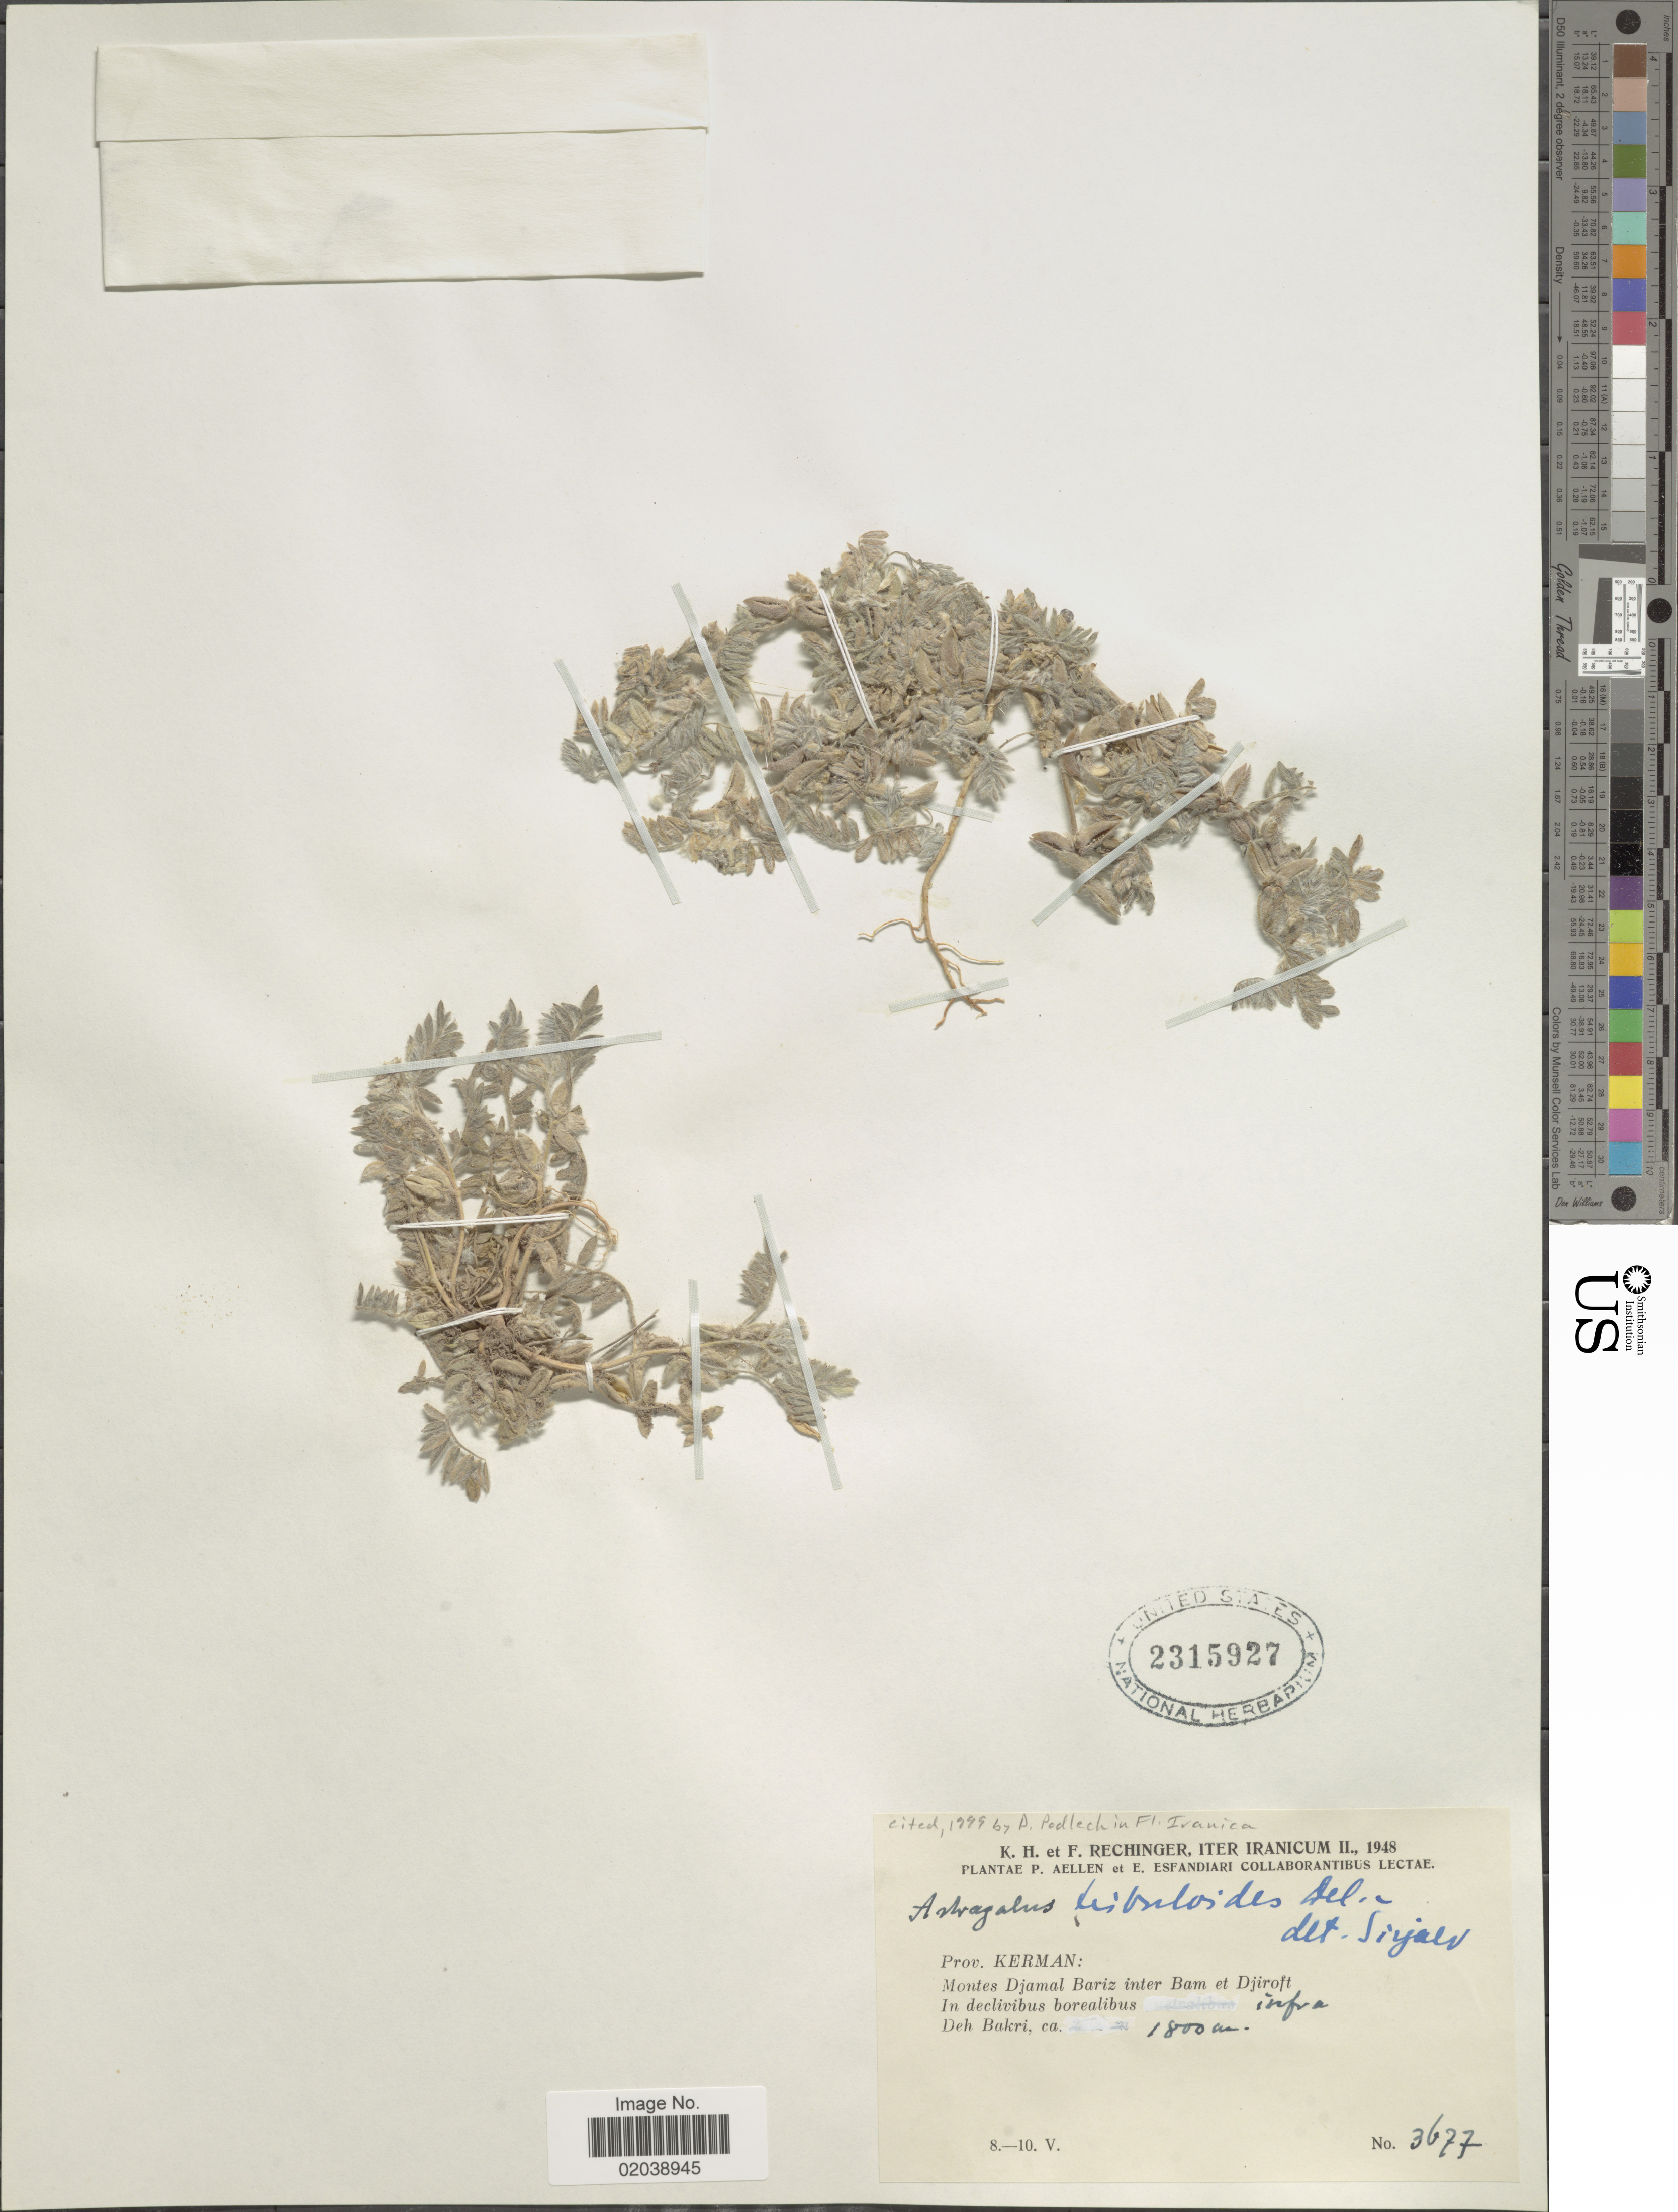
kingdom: Plantae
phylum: Tracheophyta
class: Magnoliopsida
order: Fabales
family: Fabaceae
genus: Astragalus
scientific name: Astragalus tribuloides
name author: Delile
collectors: K. H. Rechinger & F. Rechinger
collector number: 3677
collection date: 1948-05-08/1948-05-10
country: Iran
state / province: Kerman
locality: Prov. Kerman: Montes Djamal Bariz inter Bam et Djiroft, In declivibus borealibus, Deh Bakri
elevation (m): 1800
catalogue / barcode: US 2315927